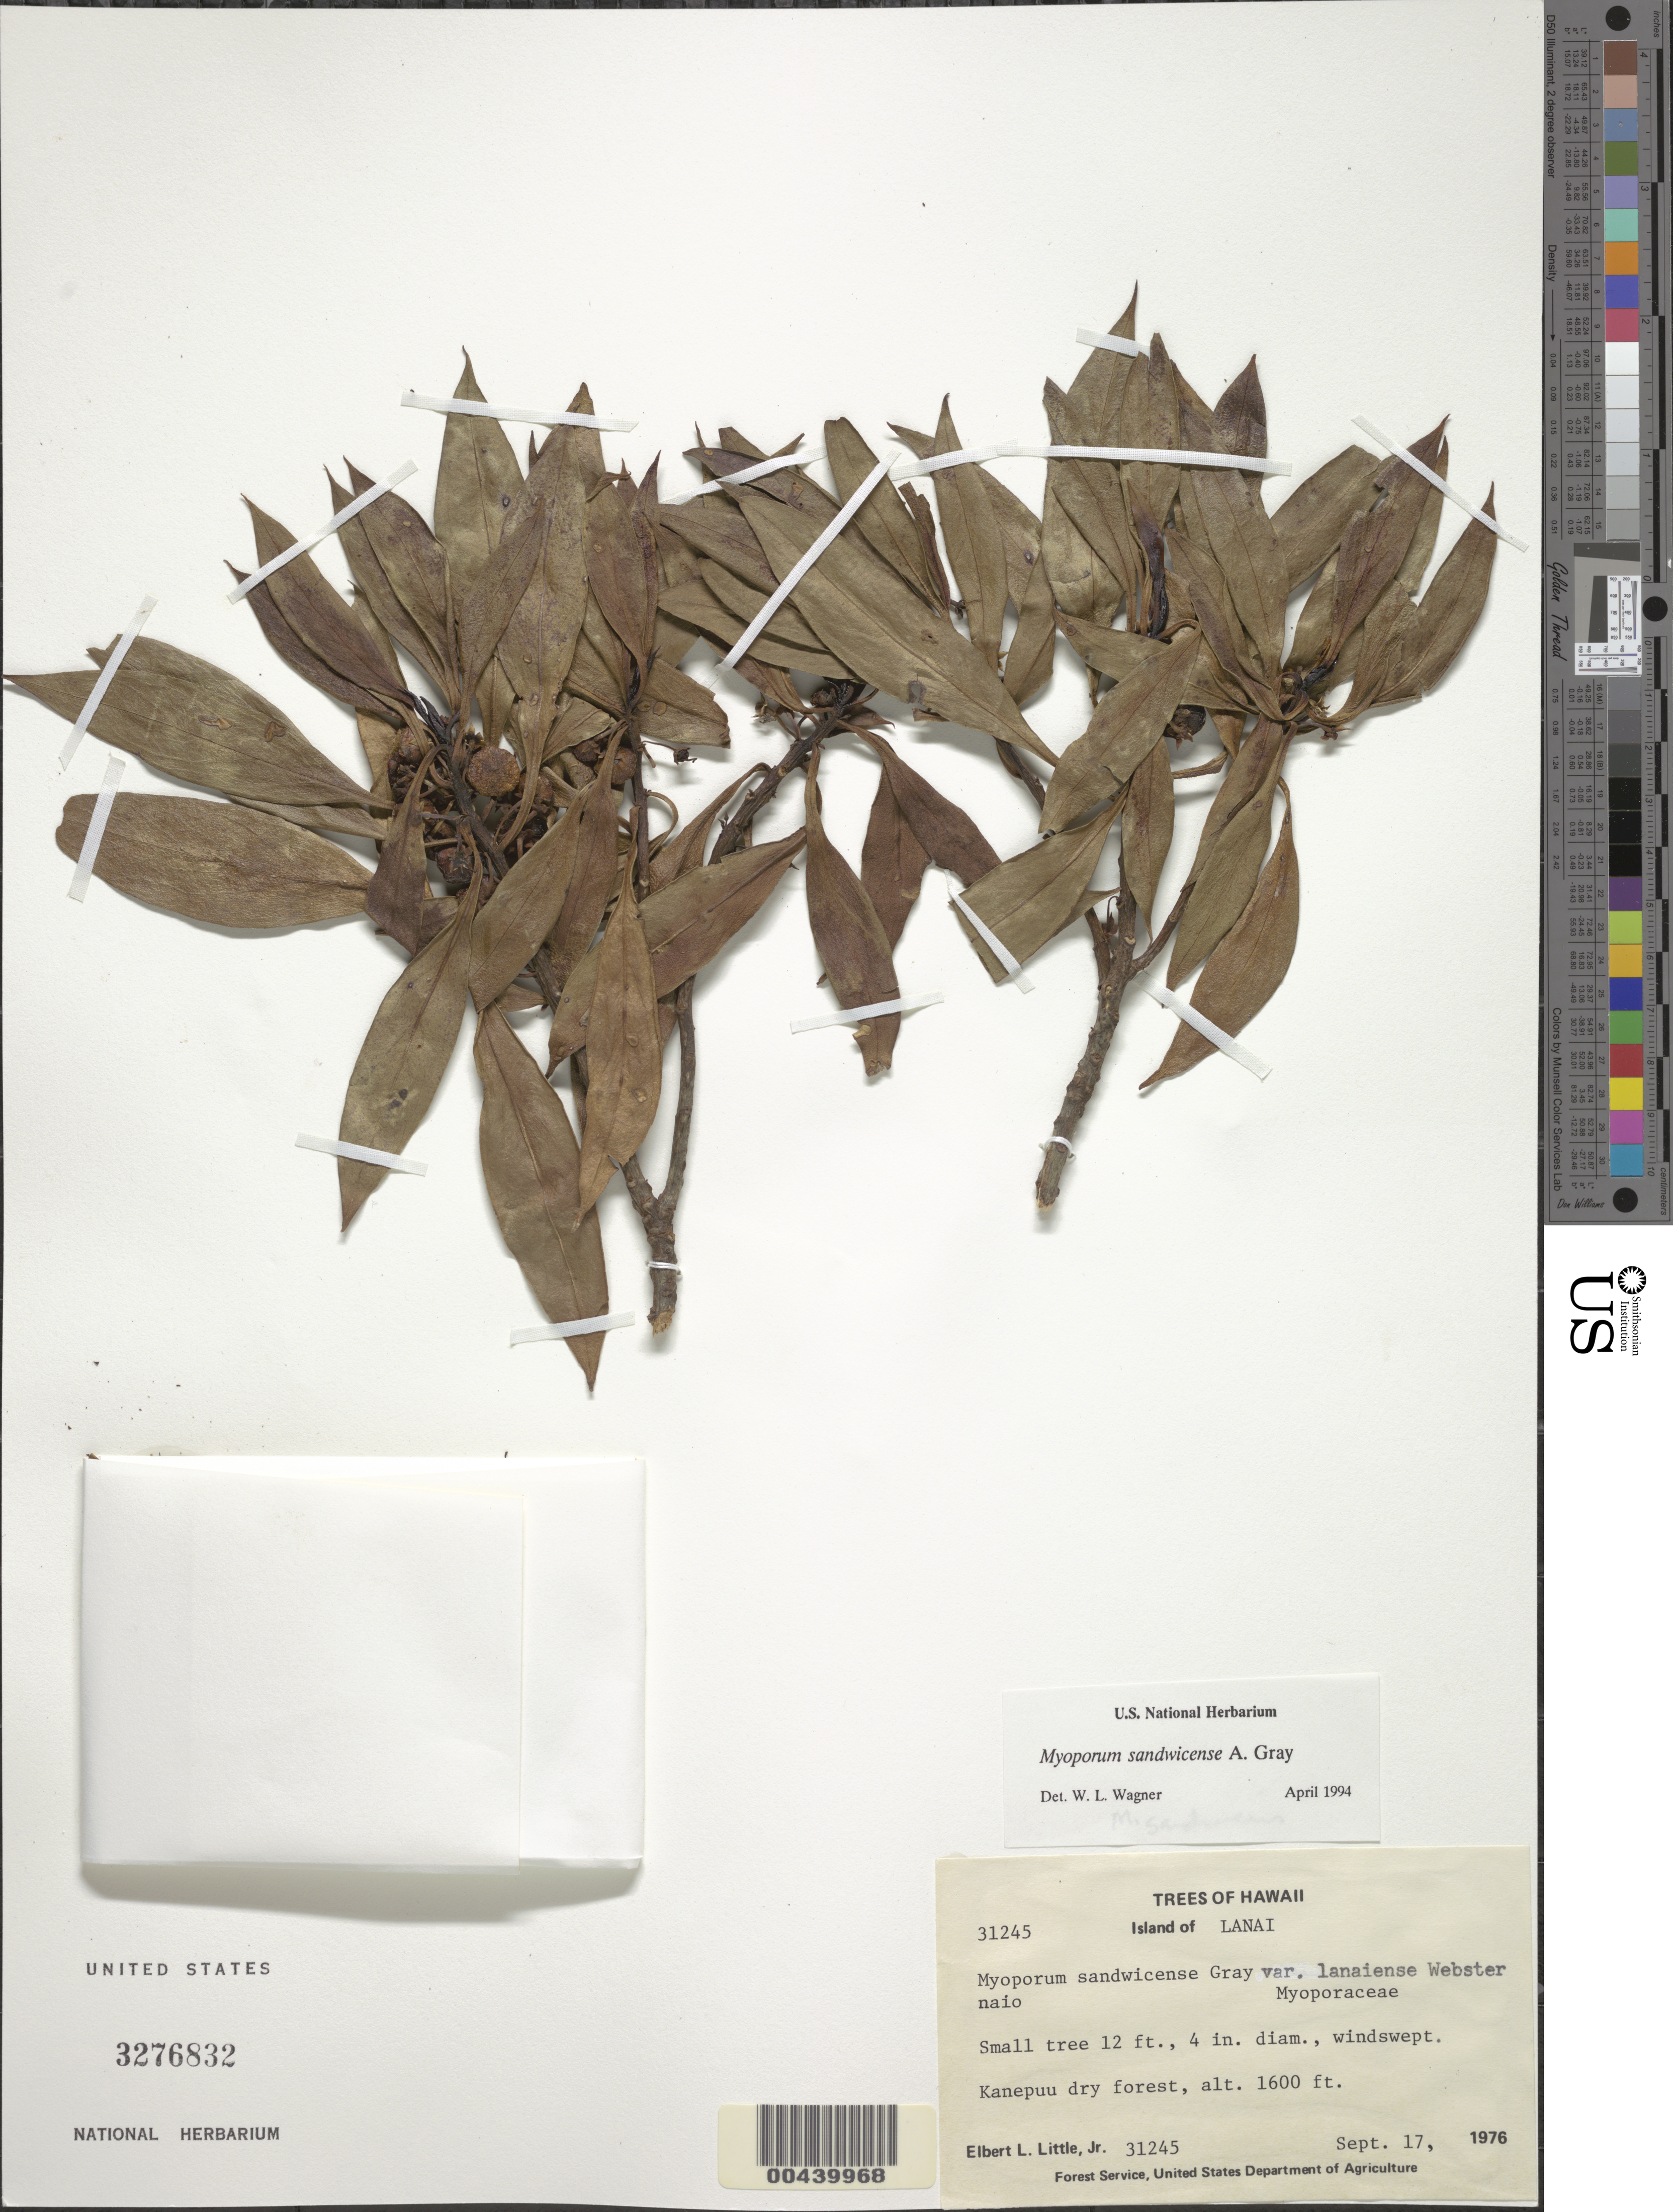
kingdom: Plantae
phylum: Tracheophyta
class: Magnoliopsida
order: Lamiales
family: Scrophulariaceae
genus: Myoporum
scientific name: Myoporum sandwicense subsp. lanaiense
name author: (G.L. Webster) Chinnock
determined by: Wagner, W. L., (BOT), Smithsonian Institution - National Museum of Natural History (UNITED STATES)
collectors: E. L. Little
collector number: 31245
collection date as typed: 17 Sep 1976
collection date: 1976-09-17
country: United States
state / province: Hawaii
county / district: Maui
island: Lana'i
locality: Kanepuu dry forest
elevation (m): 488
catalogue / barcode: US 3276832